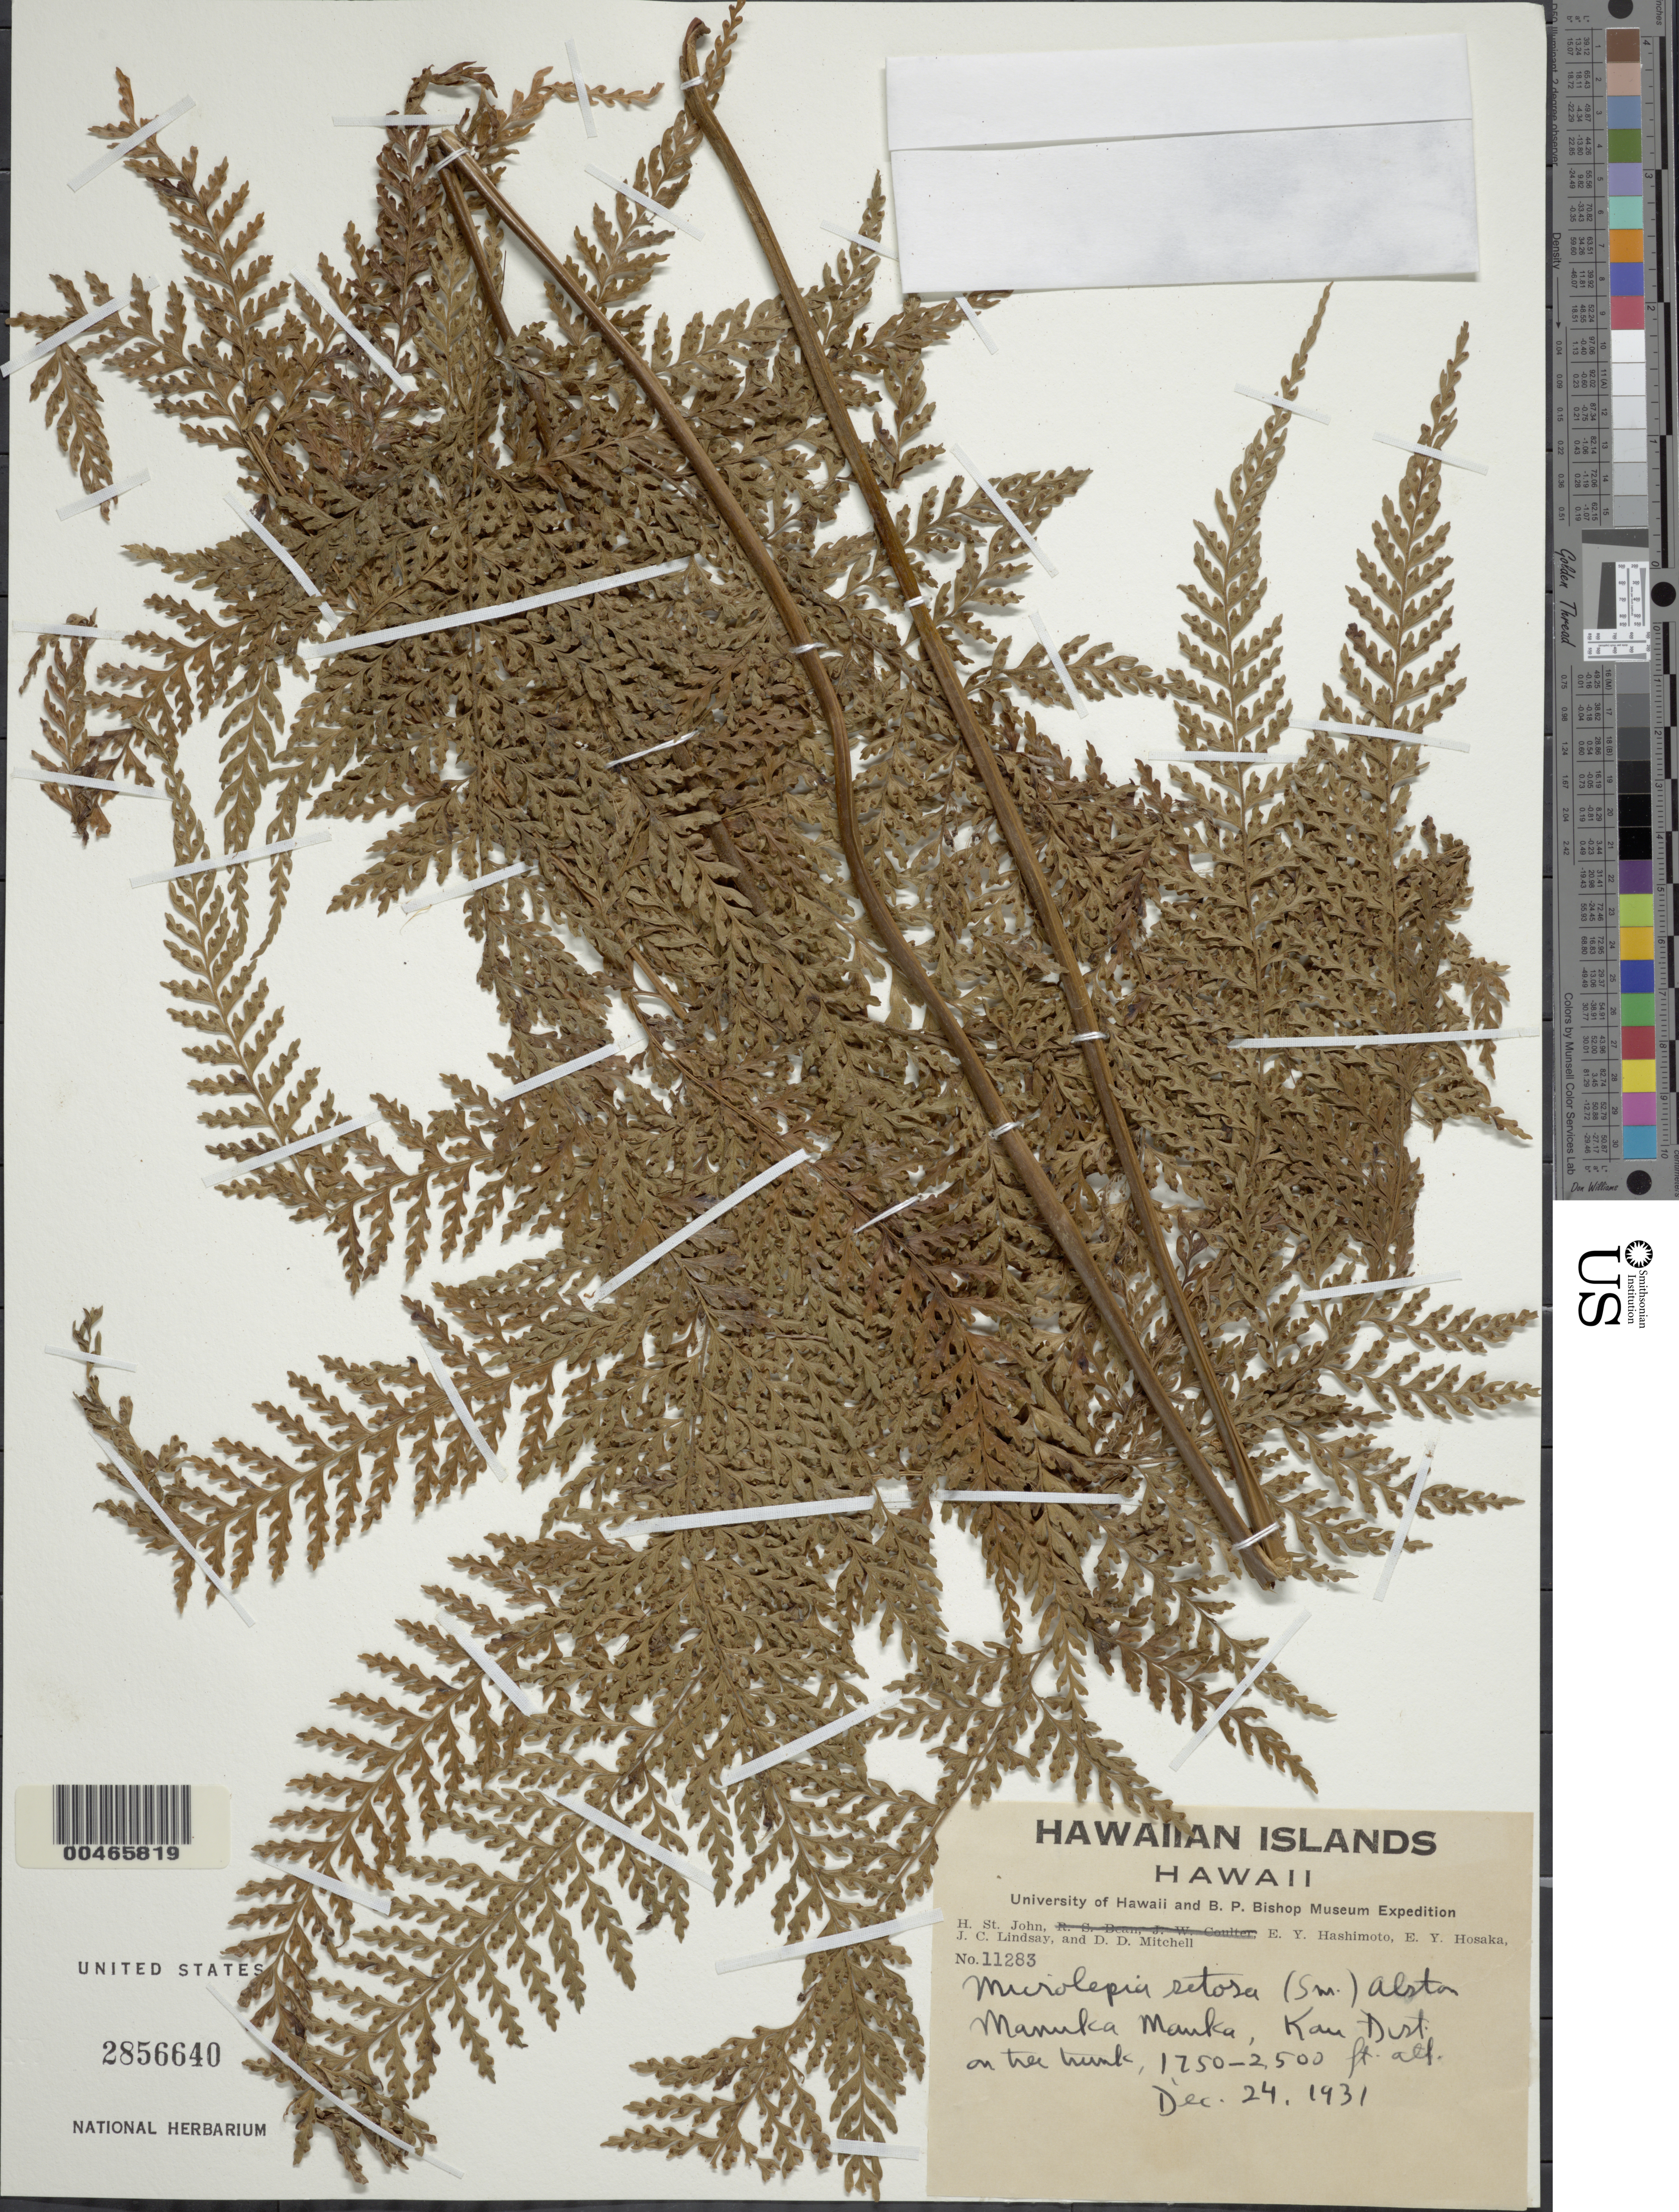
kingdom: Plantae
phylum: Tracheophyta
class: Polypodiopsida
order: Polypodiales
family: Dennstaedtiaceae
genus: Microlepia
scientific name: Microlepia strigosa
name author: (Thunb.) J. Presl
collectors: H. St. John, E. Hashimoto, E. Y. Hosaka & J. Lindsay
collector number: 11283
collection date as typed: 24 Dec 1931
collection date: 1931-12-24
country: United States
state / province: Hawaii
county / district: Hawaii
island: Hawaii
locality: Manuka Mauka, Kau Dist.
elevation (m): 533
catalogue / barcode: US 2856640